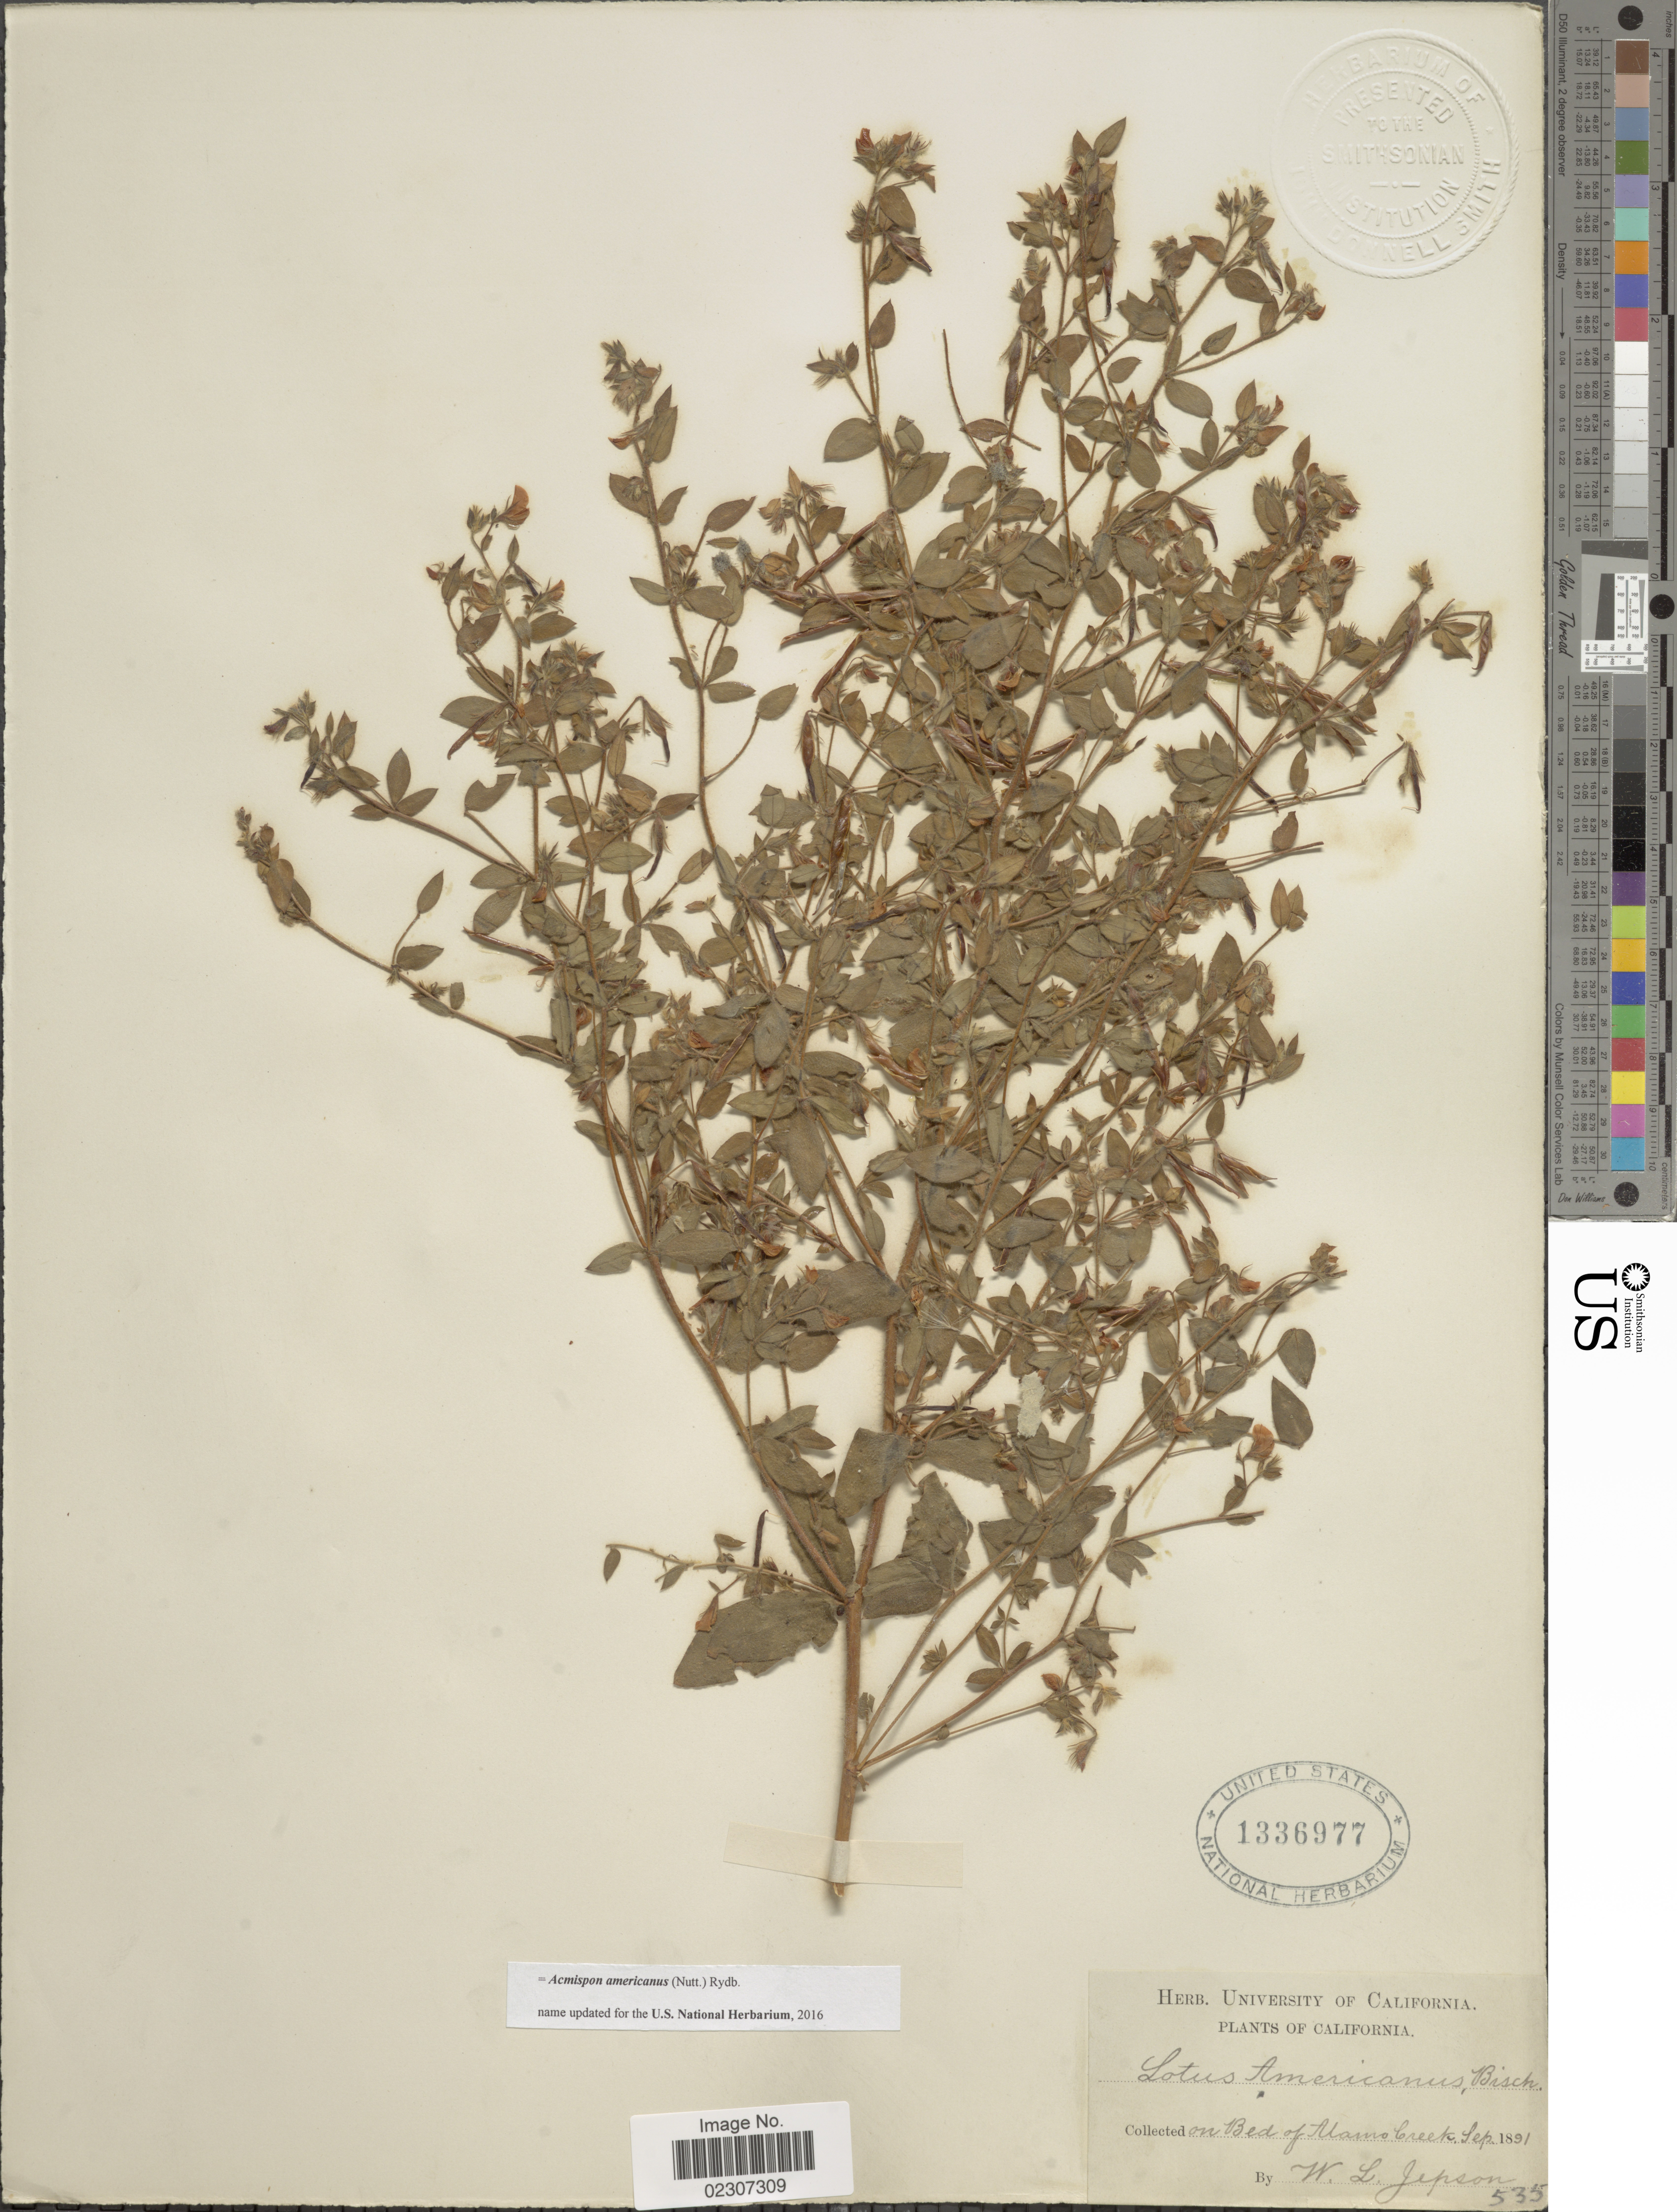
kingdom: Plantae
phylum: Tracheophyta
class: Magnoliopsida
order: Fabales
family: Fabaceae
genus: Acmispon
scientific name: Acmispon americanus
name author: (Nutt.) Rydb.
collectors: W. L. Jepson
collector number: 535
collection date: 1891-09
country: United States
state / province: California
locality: California. On Bed of Mamo Creek.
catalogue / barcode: US 1336977